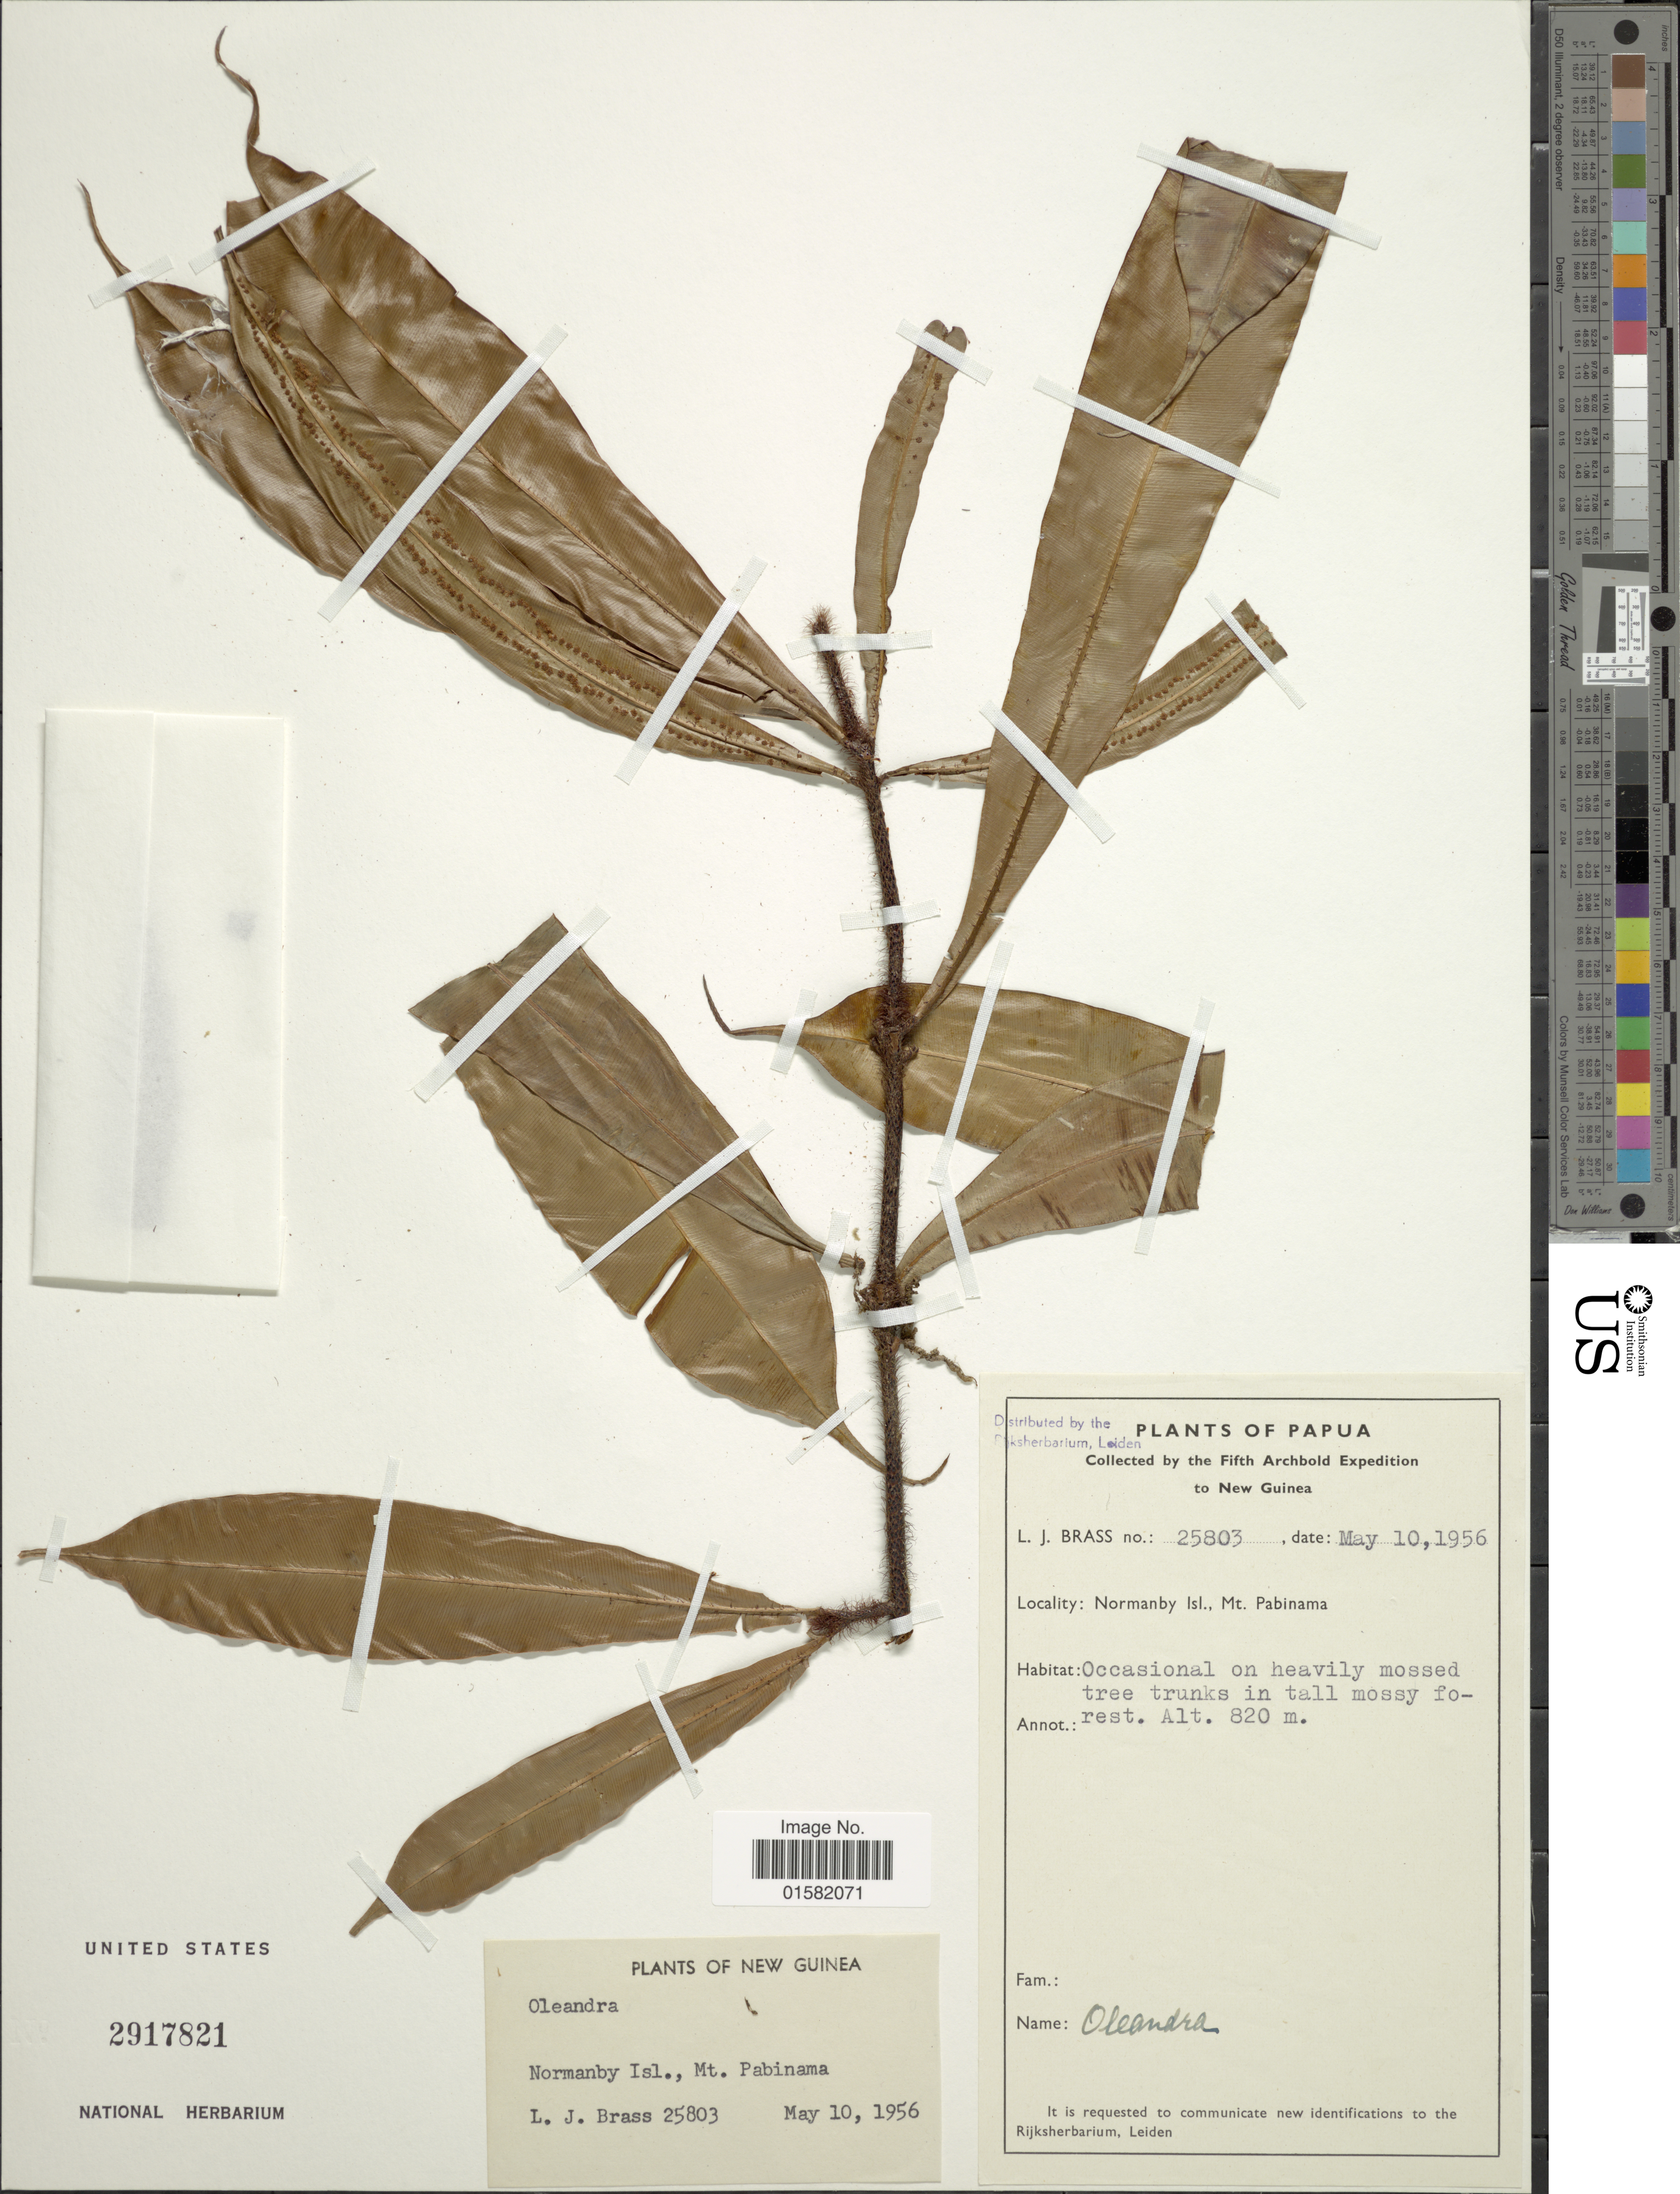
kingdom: Plantae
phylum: Tracheophyta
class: Polypodiopsida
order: Polypodiales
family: Oleandraceae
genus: Oleandra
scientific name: Oleandra sp.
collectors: L. J. Brass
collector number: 25803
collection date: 1956-05-10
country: Papua New Guinea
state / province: Milne Bay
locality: Papua, New Guinea, Normanby Isl., Mt. Pabinama.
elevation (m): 820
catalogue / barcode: US 2917821